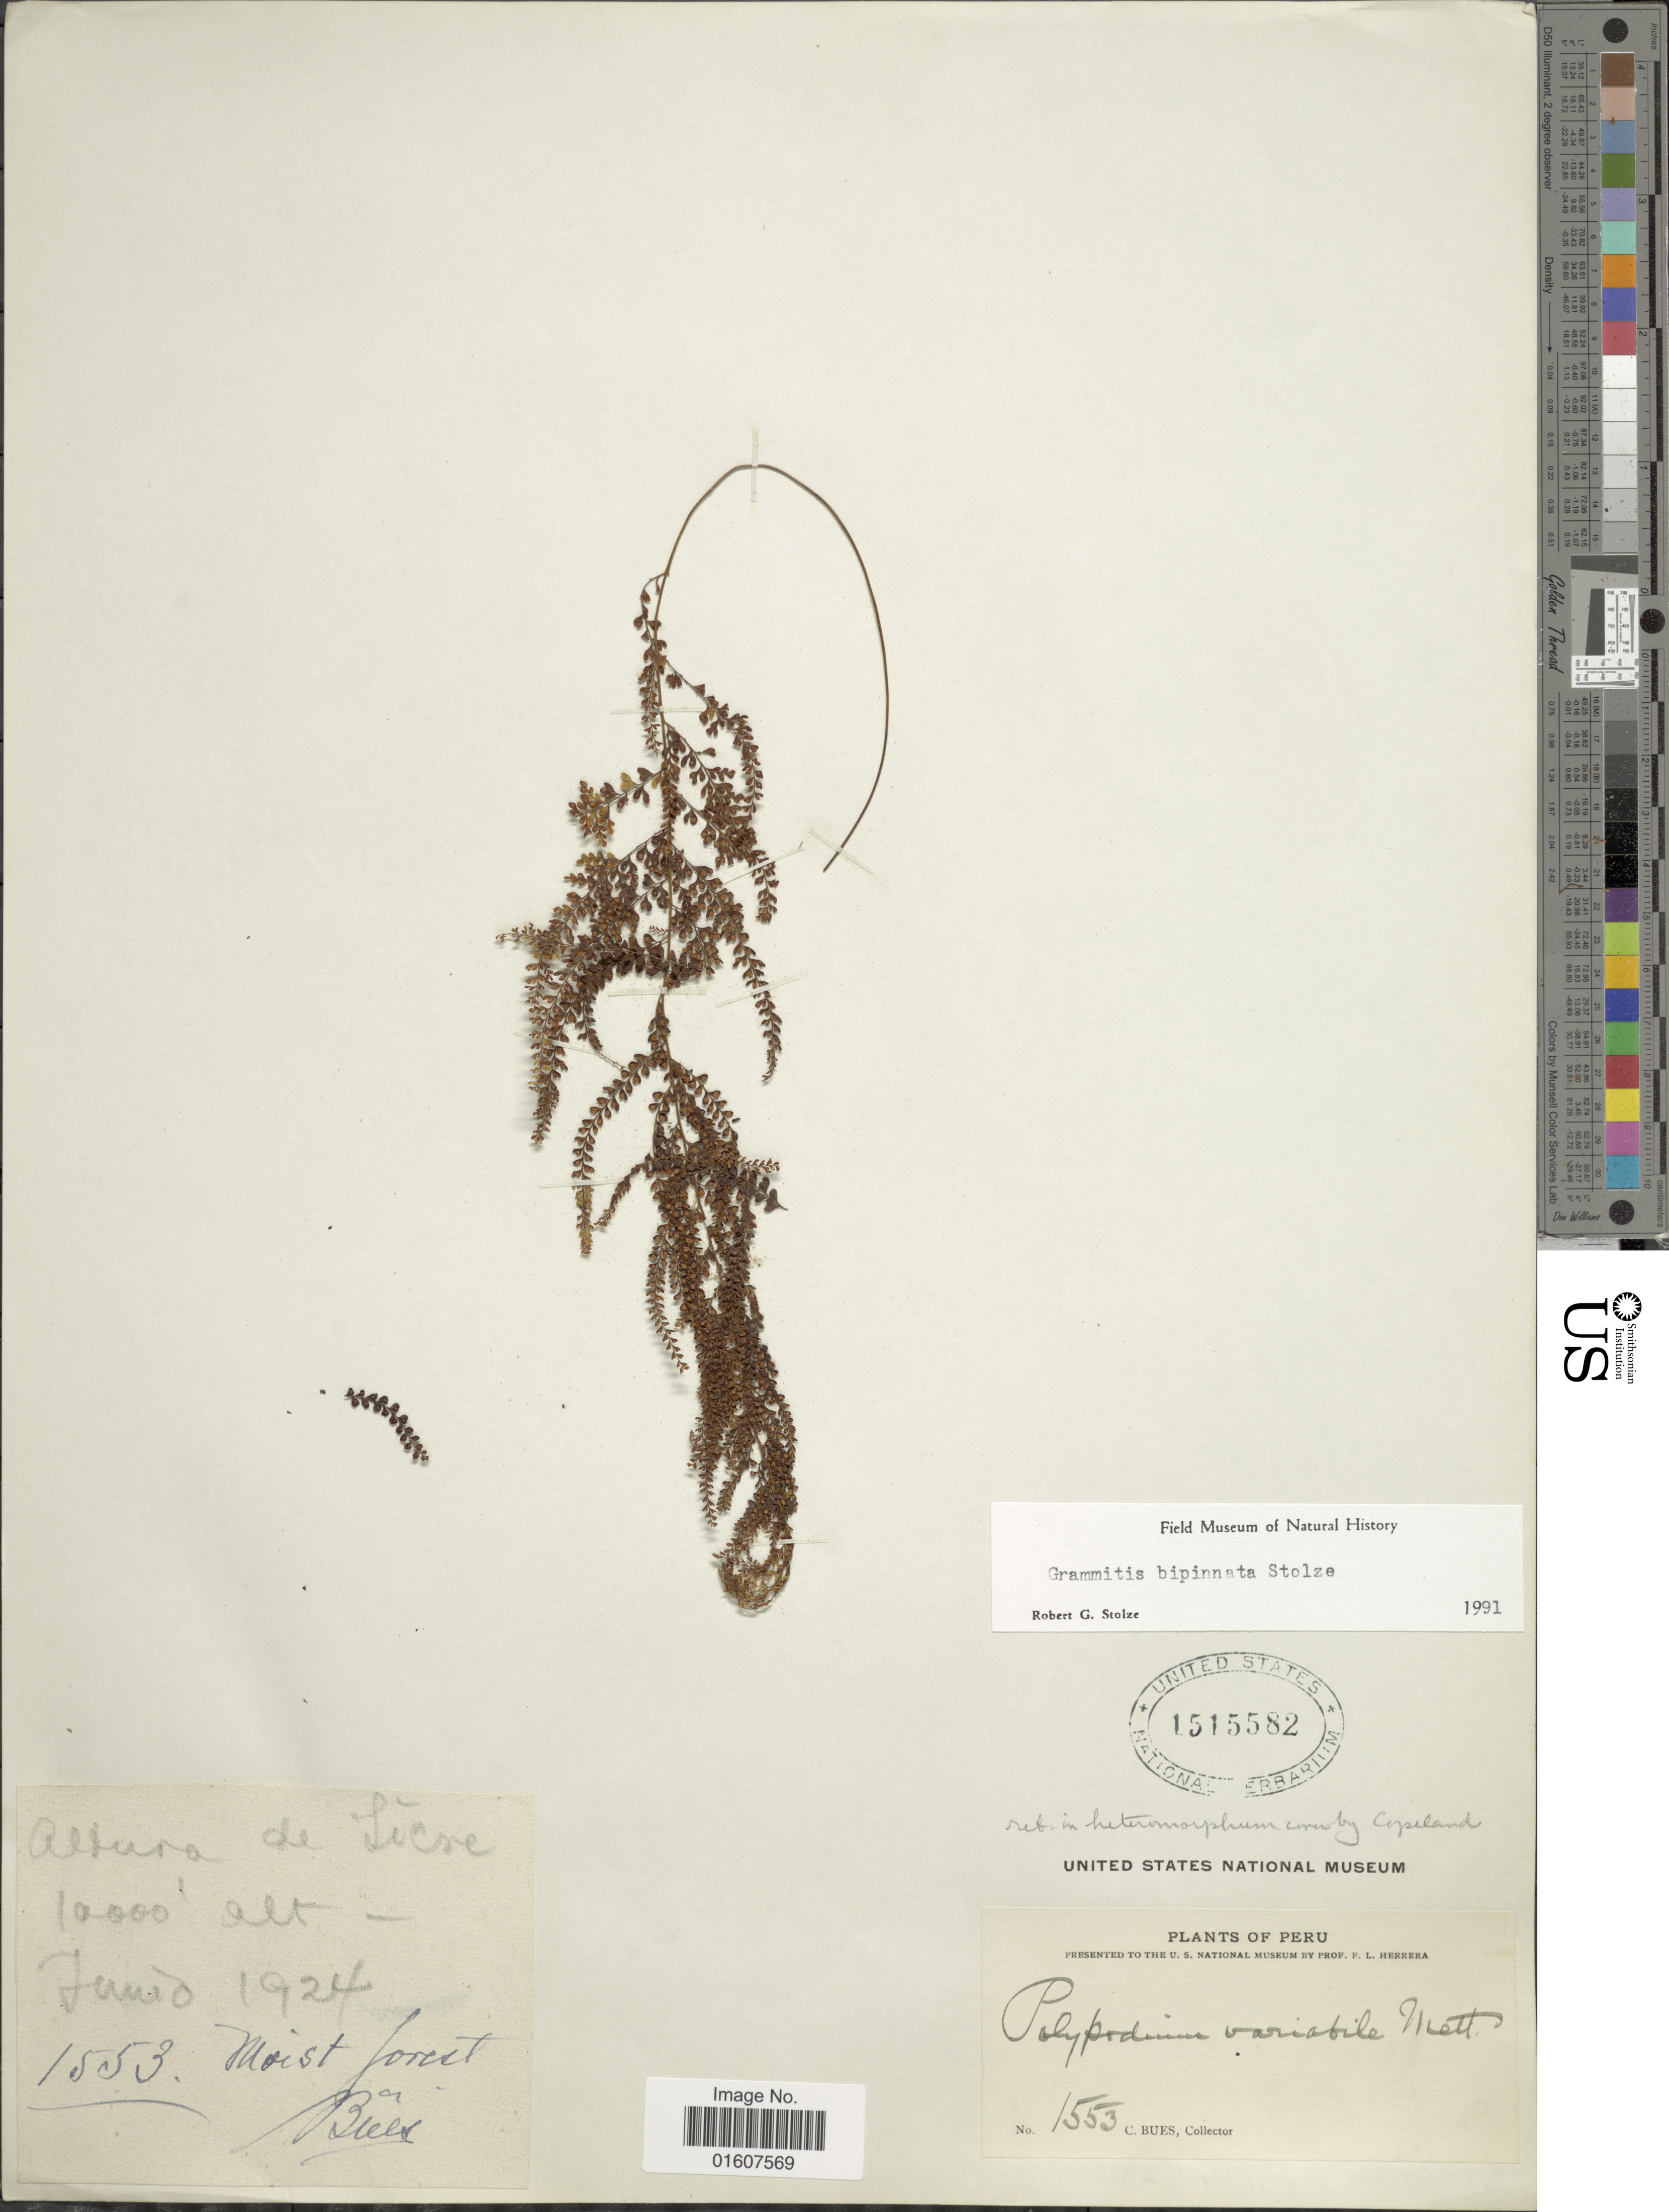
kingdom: Plantae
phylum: Tracheophyta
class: Polypodiopsida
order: Polypodiales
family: Polypodiaceae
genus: Terpsichore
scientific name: Terpsichore bipinnata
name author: (Stolze) A.R. Sm.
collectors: C. Bues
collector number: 1553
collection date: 1924-06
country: Peru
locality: Altura de Siere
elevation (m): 3048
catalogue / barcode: US 1515582